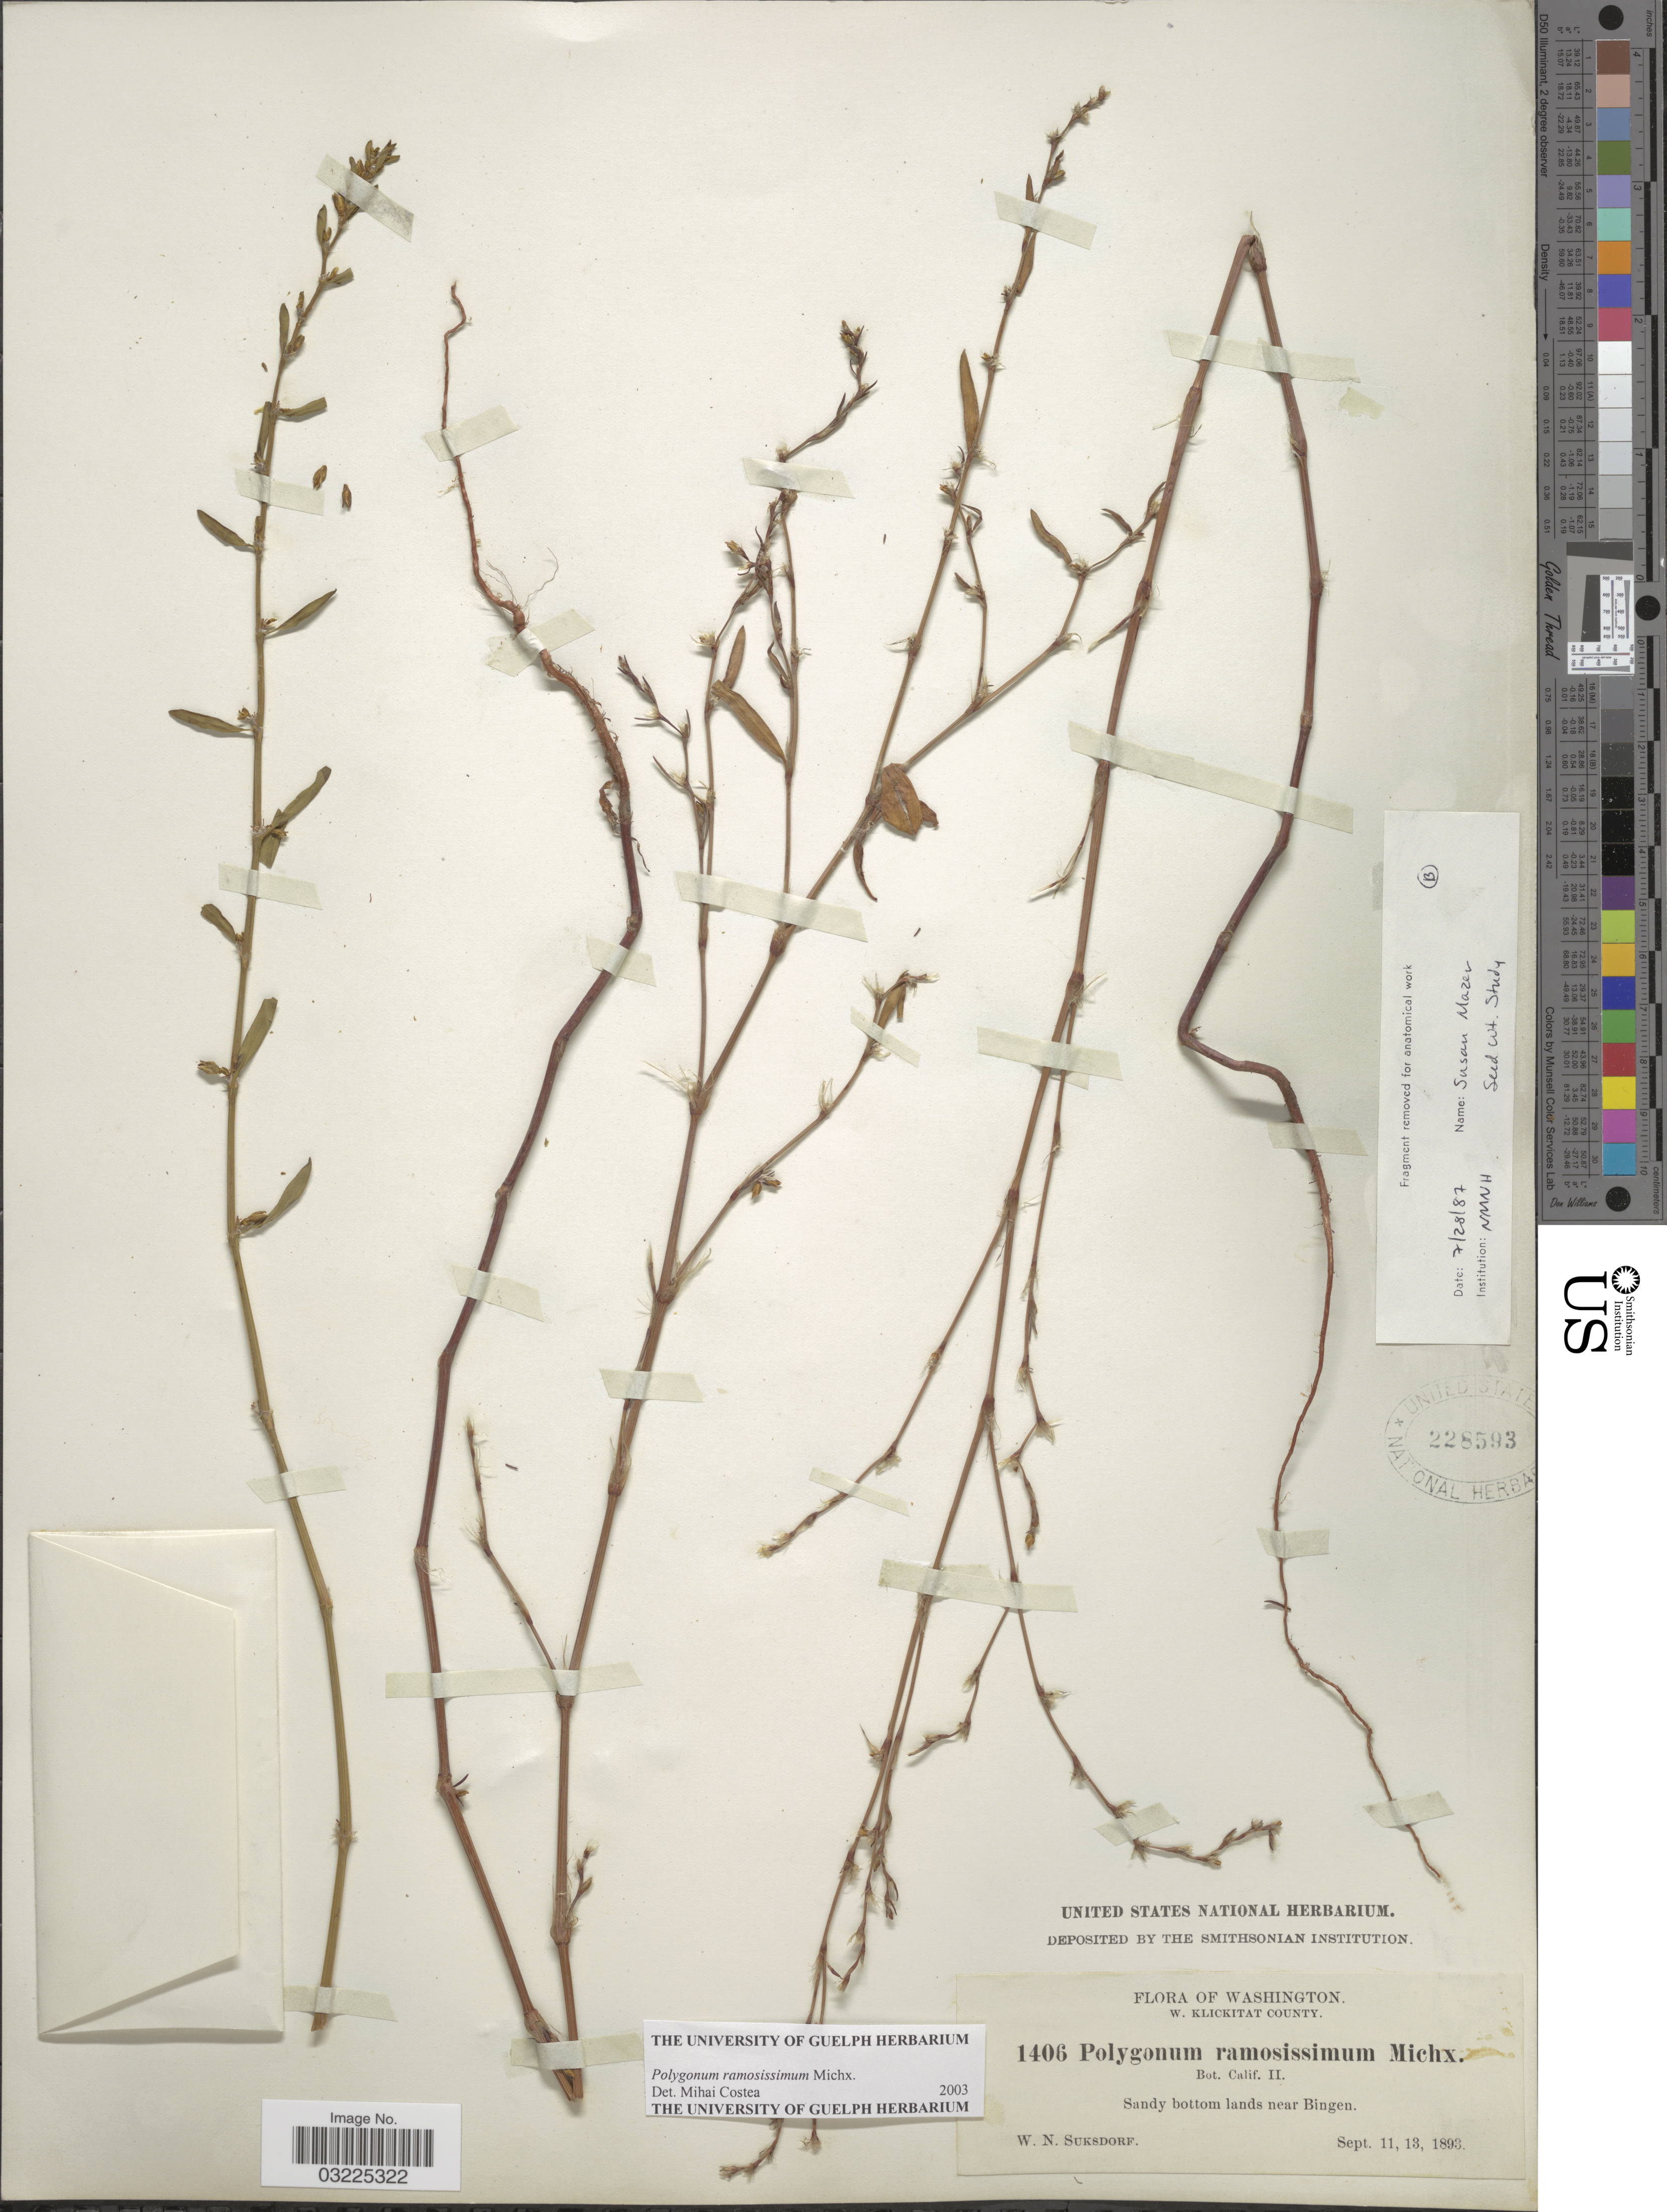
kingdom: Plantae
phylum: Tracheophyta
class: Magnoliopsida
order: Caryophyllales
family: Polygonaceae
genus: Polygonum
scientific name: Polygonum ramosissimum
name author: Michx.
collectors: W. N. Suksdorf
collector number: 1406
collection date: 1893-09-11/1893-09-13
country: United States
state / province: Washington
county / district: Klickitat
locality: W. Klickitat County. Sandy bottom lands near Bingen.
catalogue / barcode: US 228593